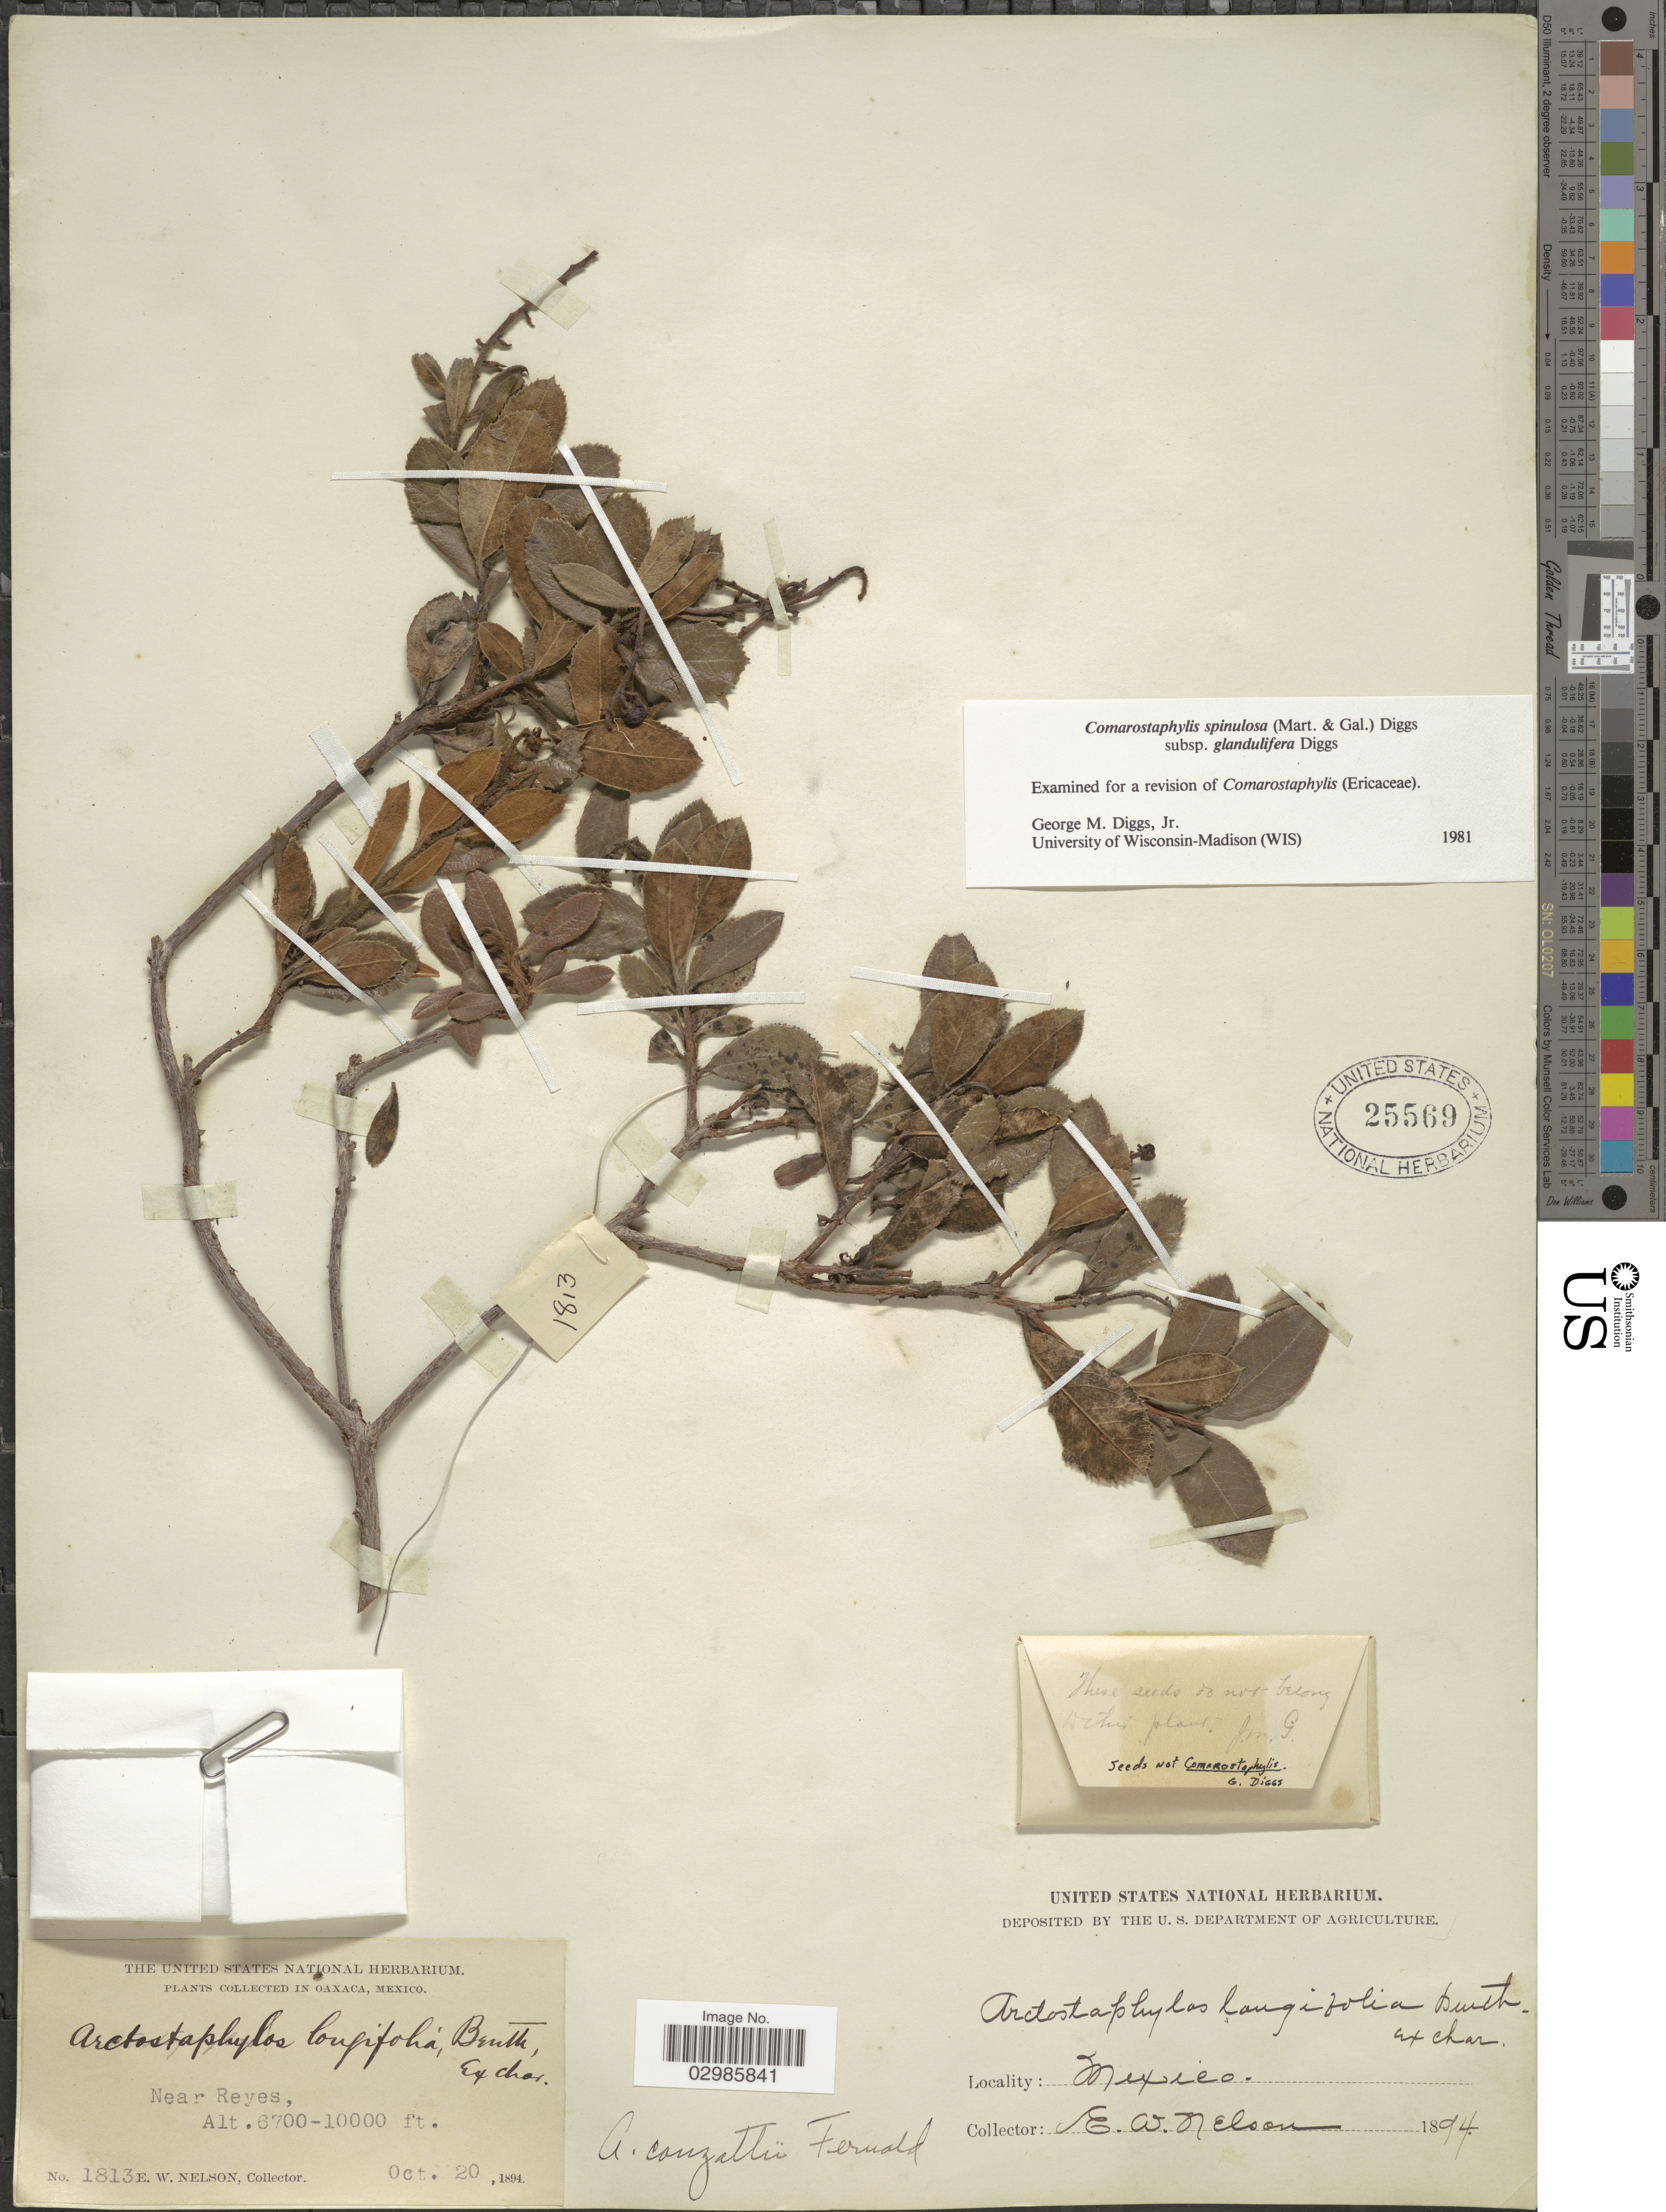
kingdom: Plantae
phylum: Tracheophyta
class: Magnoliopsida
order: Ericales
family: Ericaceae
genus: Comarostaphylis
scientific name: Comarostaphylis spinulosa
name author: (M. Martens & Galeotti) Diggs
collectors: E. W. Nelson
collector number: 1813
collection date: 1894-10-20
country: Mexico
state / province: Oaxaca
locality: Near Reyes.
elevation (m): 2042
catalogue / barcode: US 25569